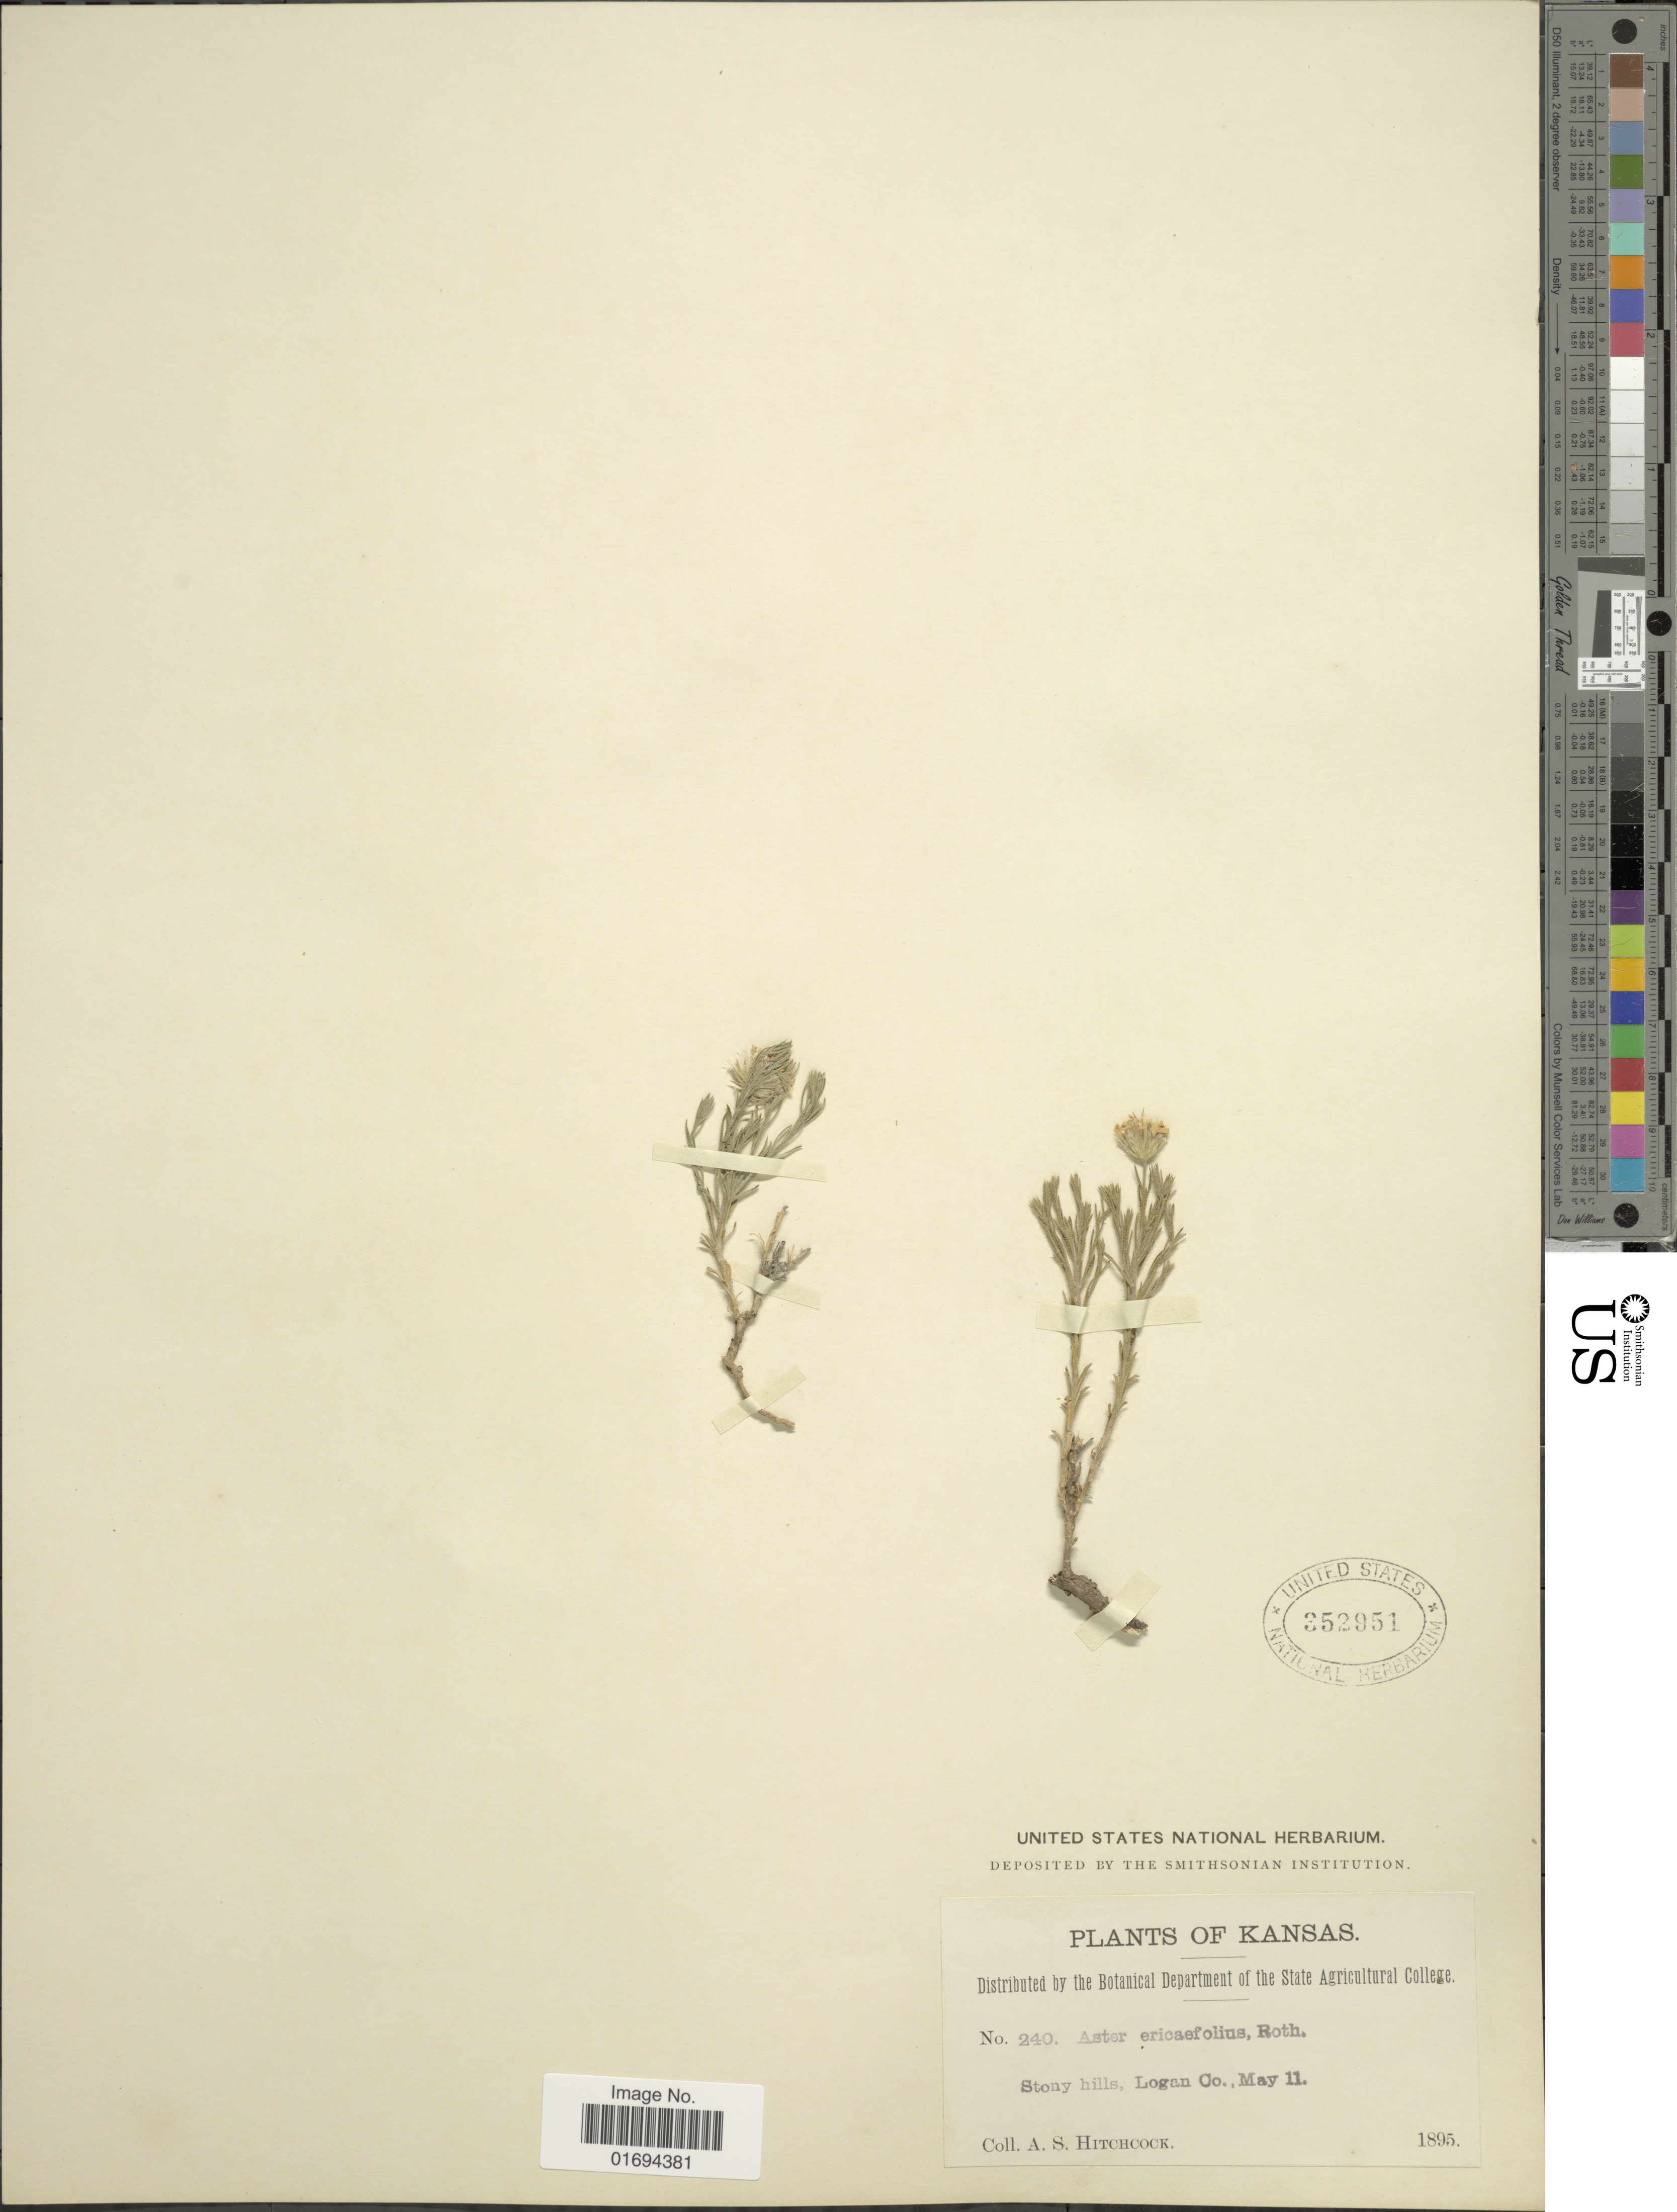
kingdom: Plantae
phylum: Tracheophyta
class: Magnoliopsida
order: Asterales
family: Asteraceae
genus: Chaetopappa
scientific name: Chaetopappa ericoides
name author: (Torr.) G.L. Nesom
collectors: A. S. Hitchcock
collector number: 240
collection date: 1895-05-11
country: United States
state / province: Kansas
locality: Stony hills, Logan Co.,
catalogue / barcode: US 352951